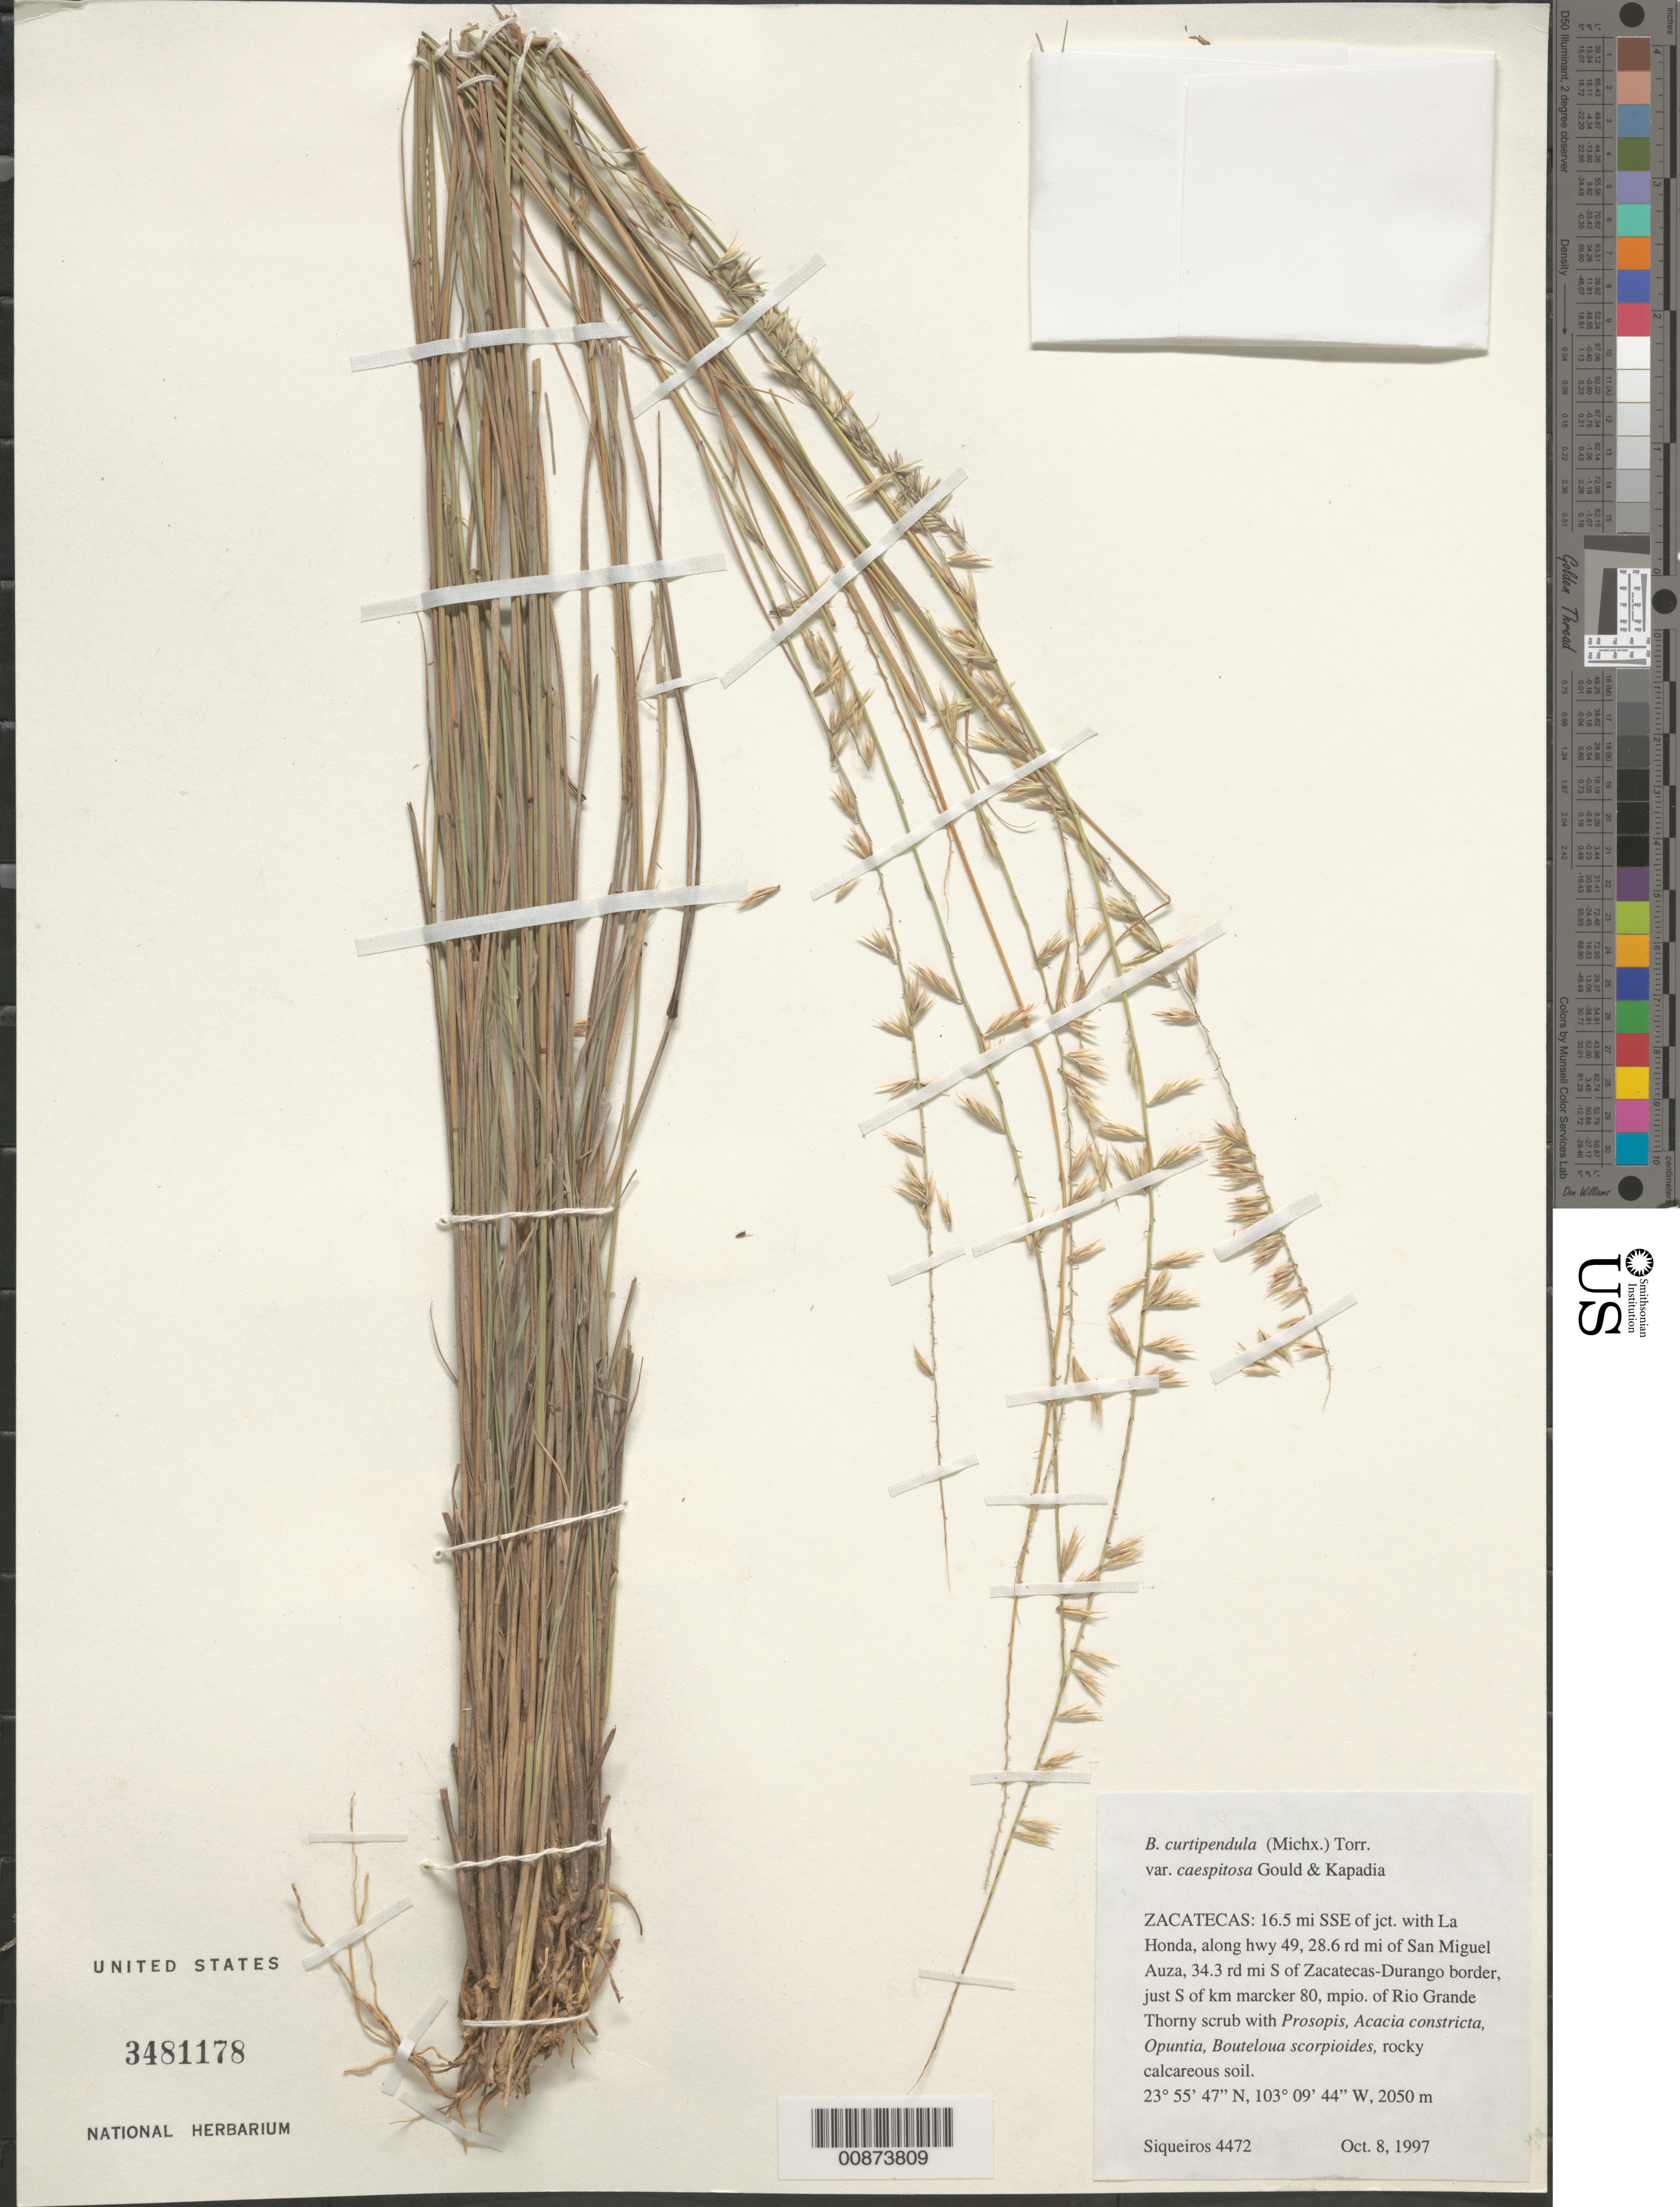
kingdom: Plantae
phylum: Tracheophyta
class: Liliopsida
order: Poales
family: Poaceae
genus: Bouteloua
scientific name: Bouteloua curtipendula var. caespitosa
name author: Gould & Kapadia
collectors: M. E. Siqueiros Delgado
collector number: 4472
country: Mexico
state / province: Zacatecas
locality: SSE of jct. with La Honda, San Miguel Auza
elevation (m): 2050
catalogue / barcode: US 3481178